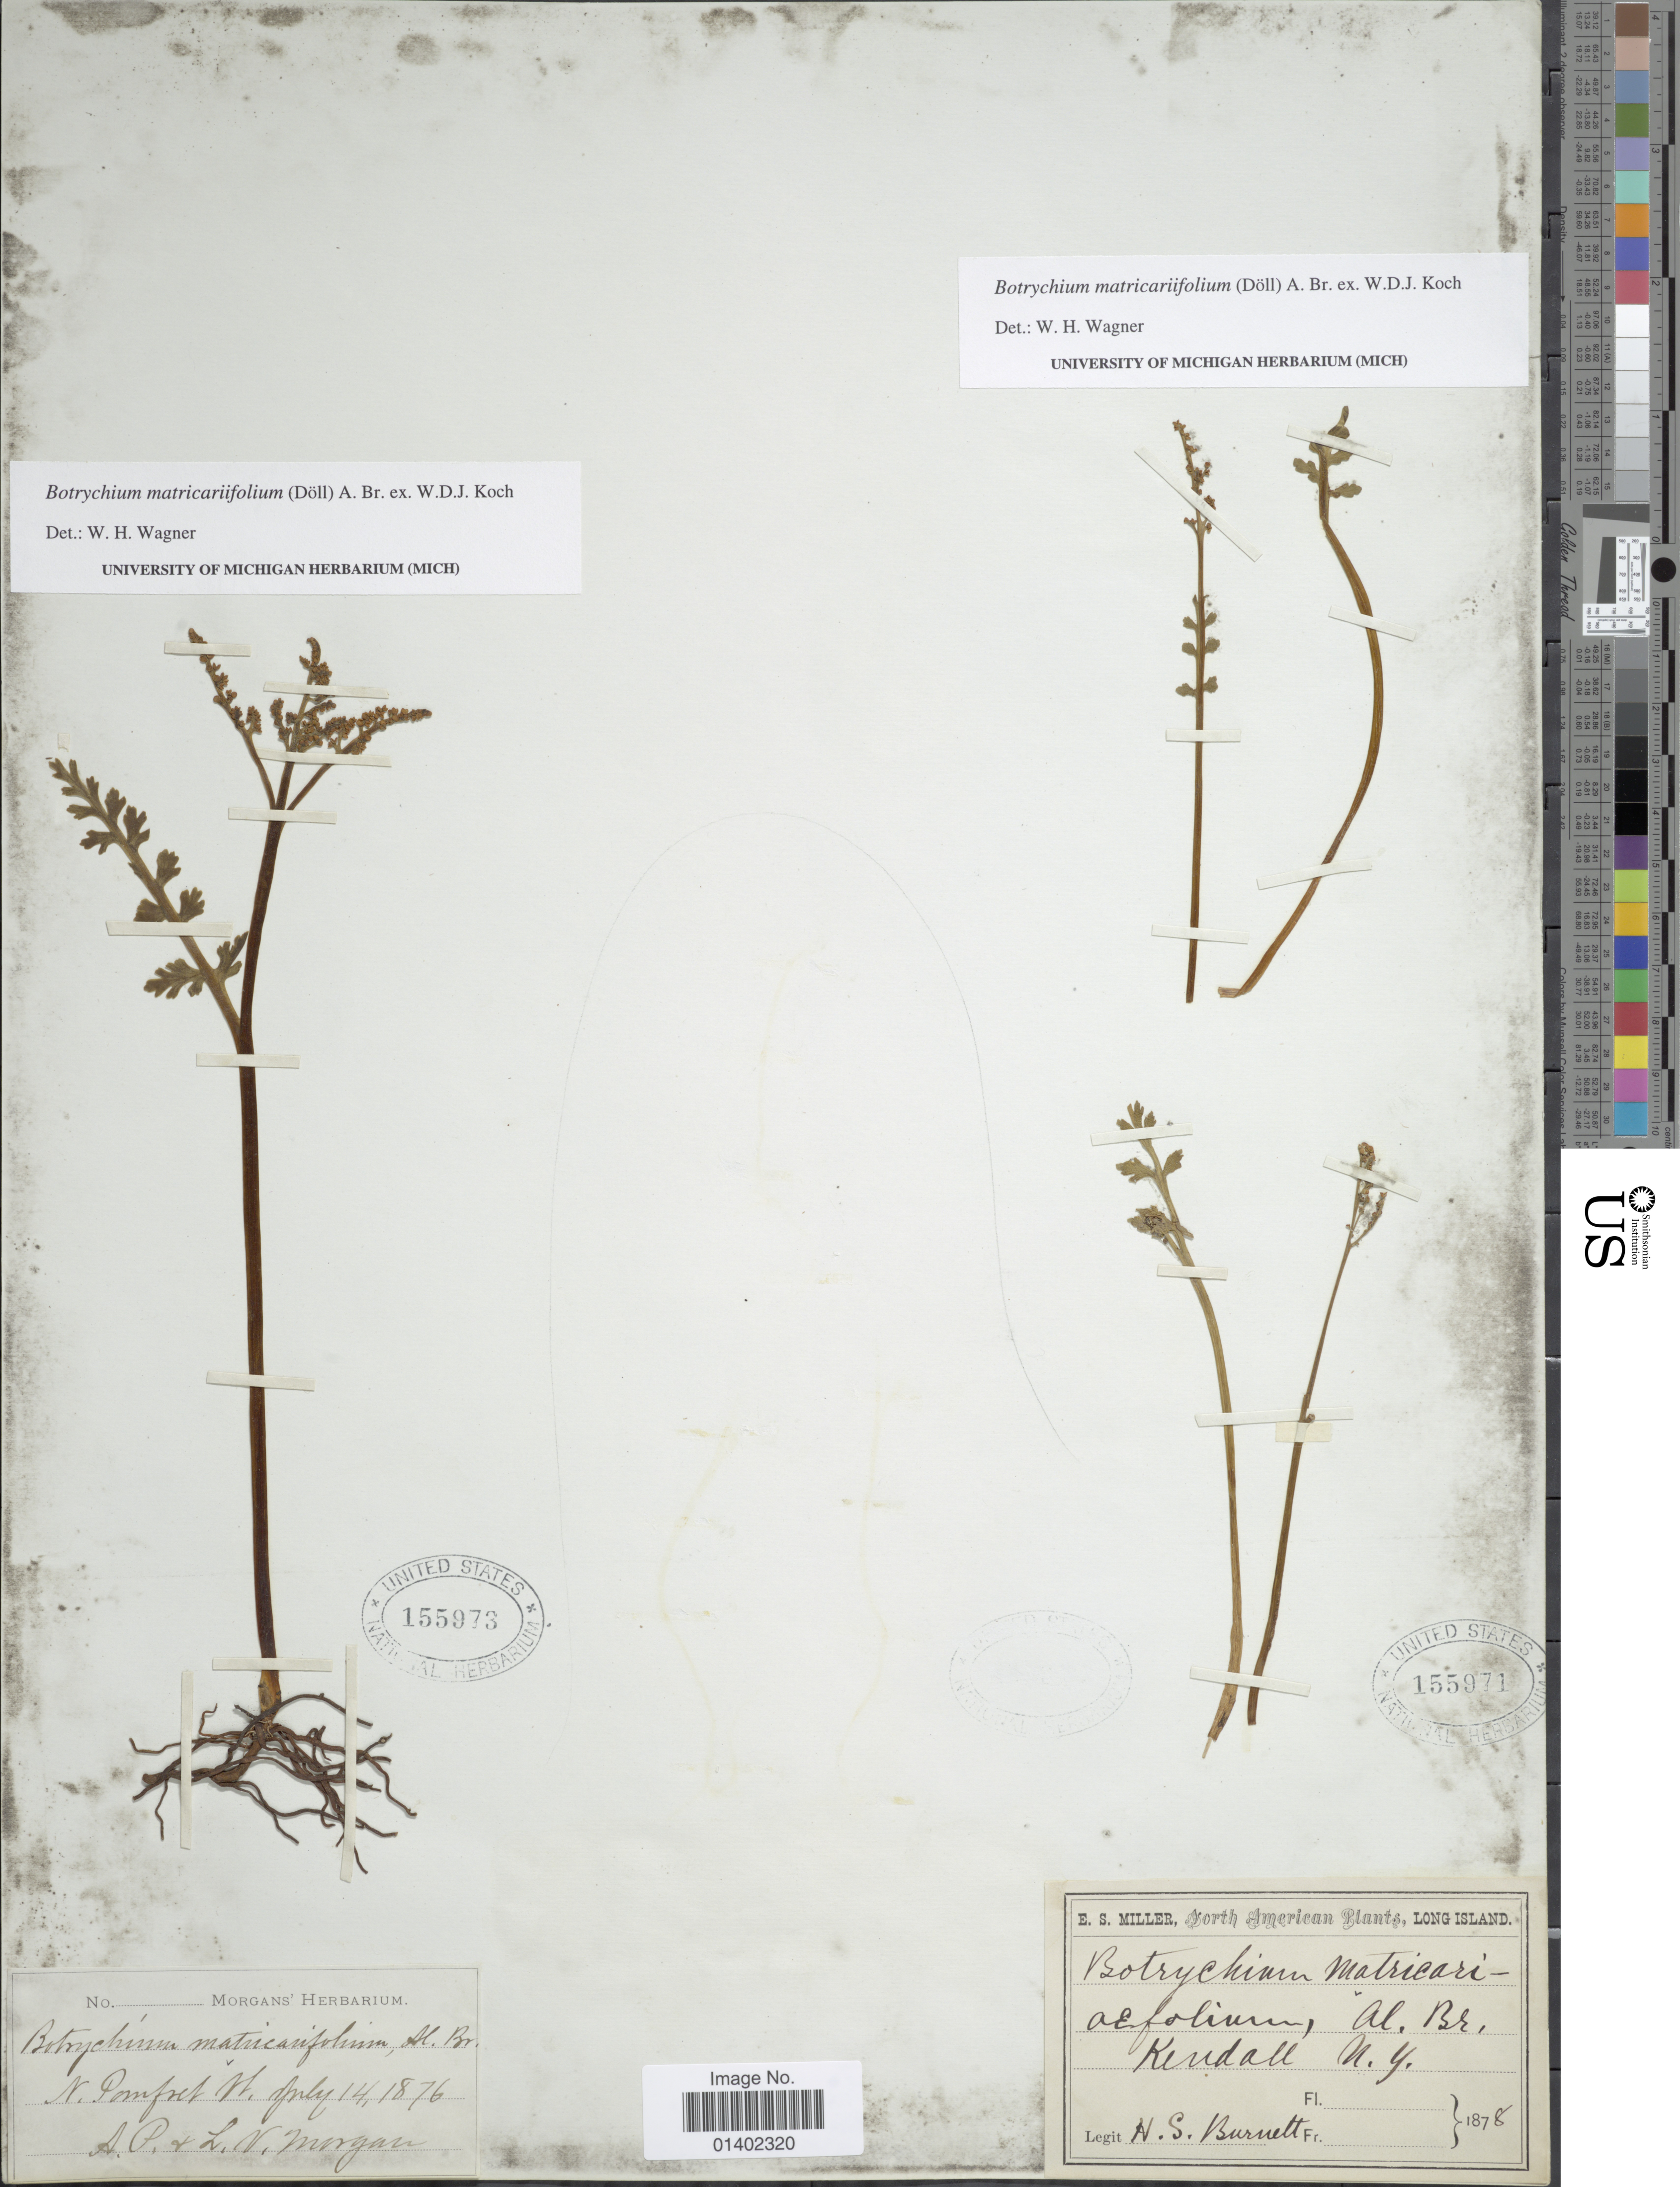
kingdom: Plantae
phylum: Tracheophyta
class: Polypodiopsida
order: Ophioglossales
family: Ophioglossaceae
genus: Botrychium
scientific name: Botrychium matricariifolium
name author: (A. Braun ex Dowell) A. Braun ex Koch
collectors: H. Burnett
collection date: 1878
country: United States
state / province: New York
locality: North America, Long Island, Kendall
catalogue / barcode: US 155971-2